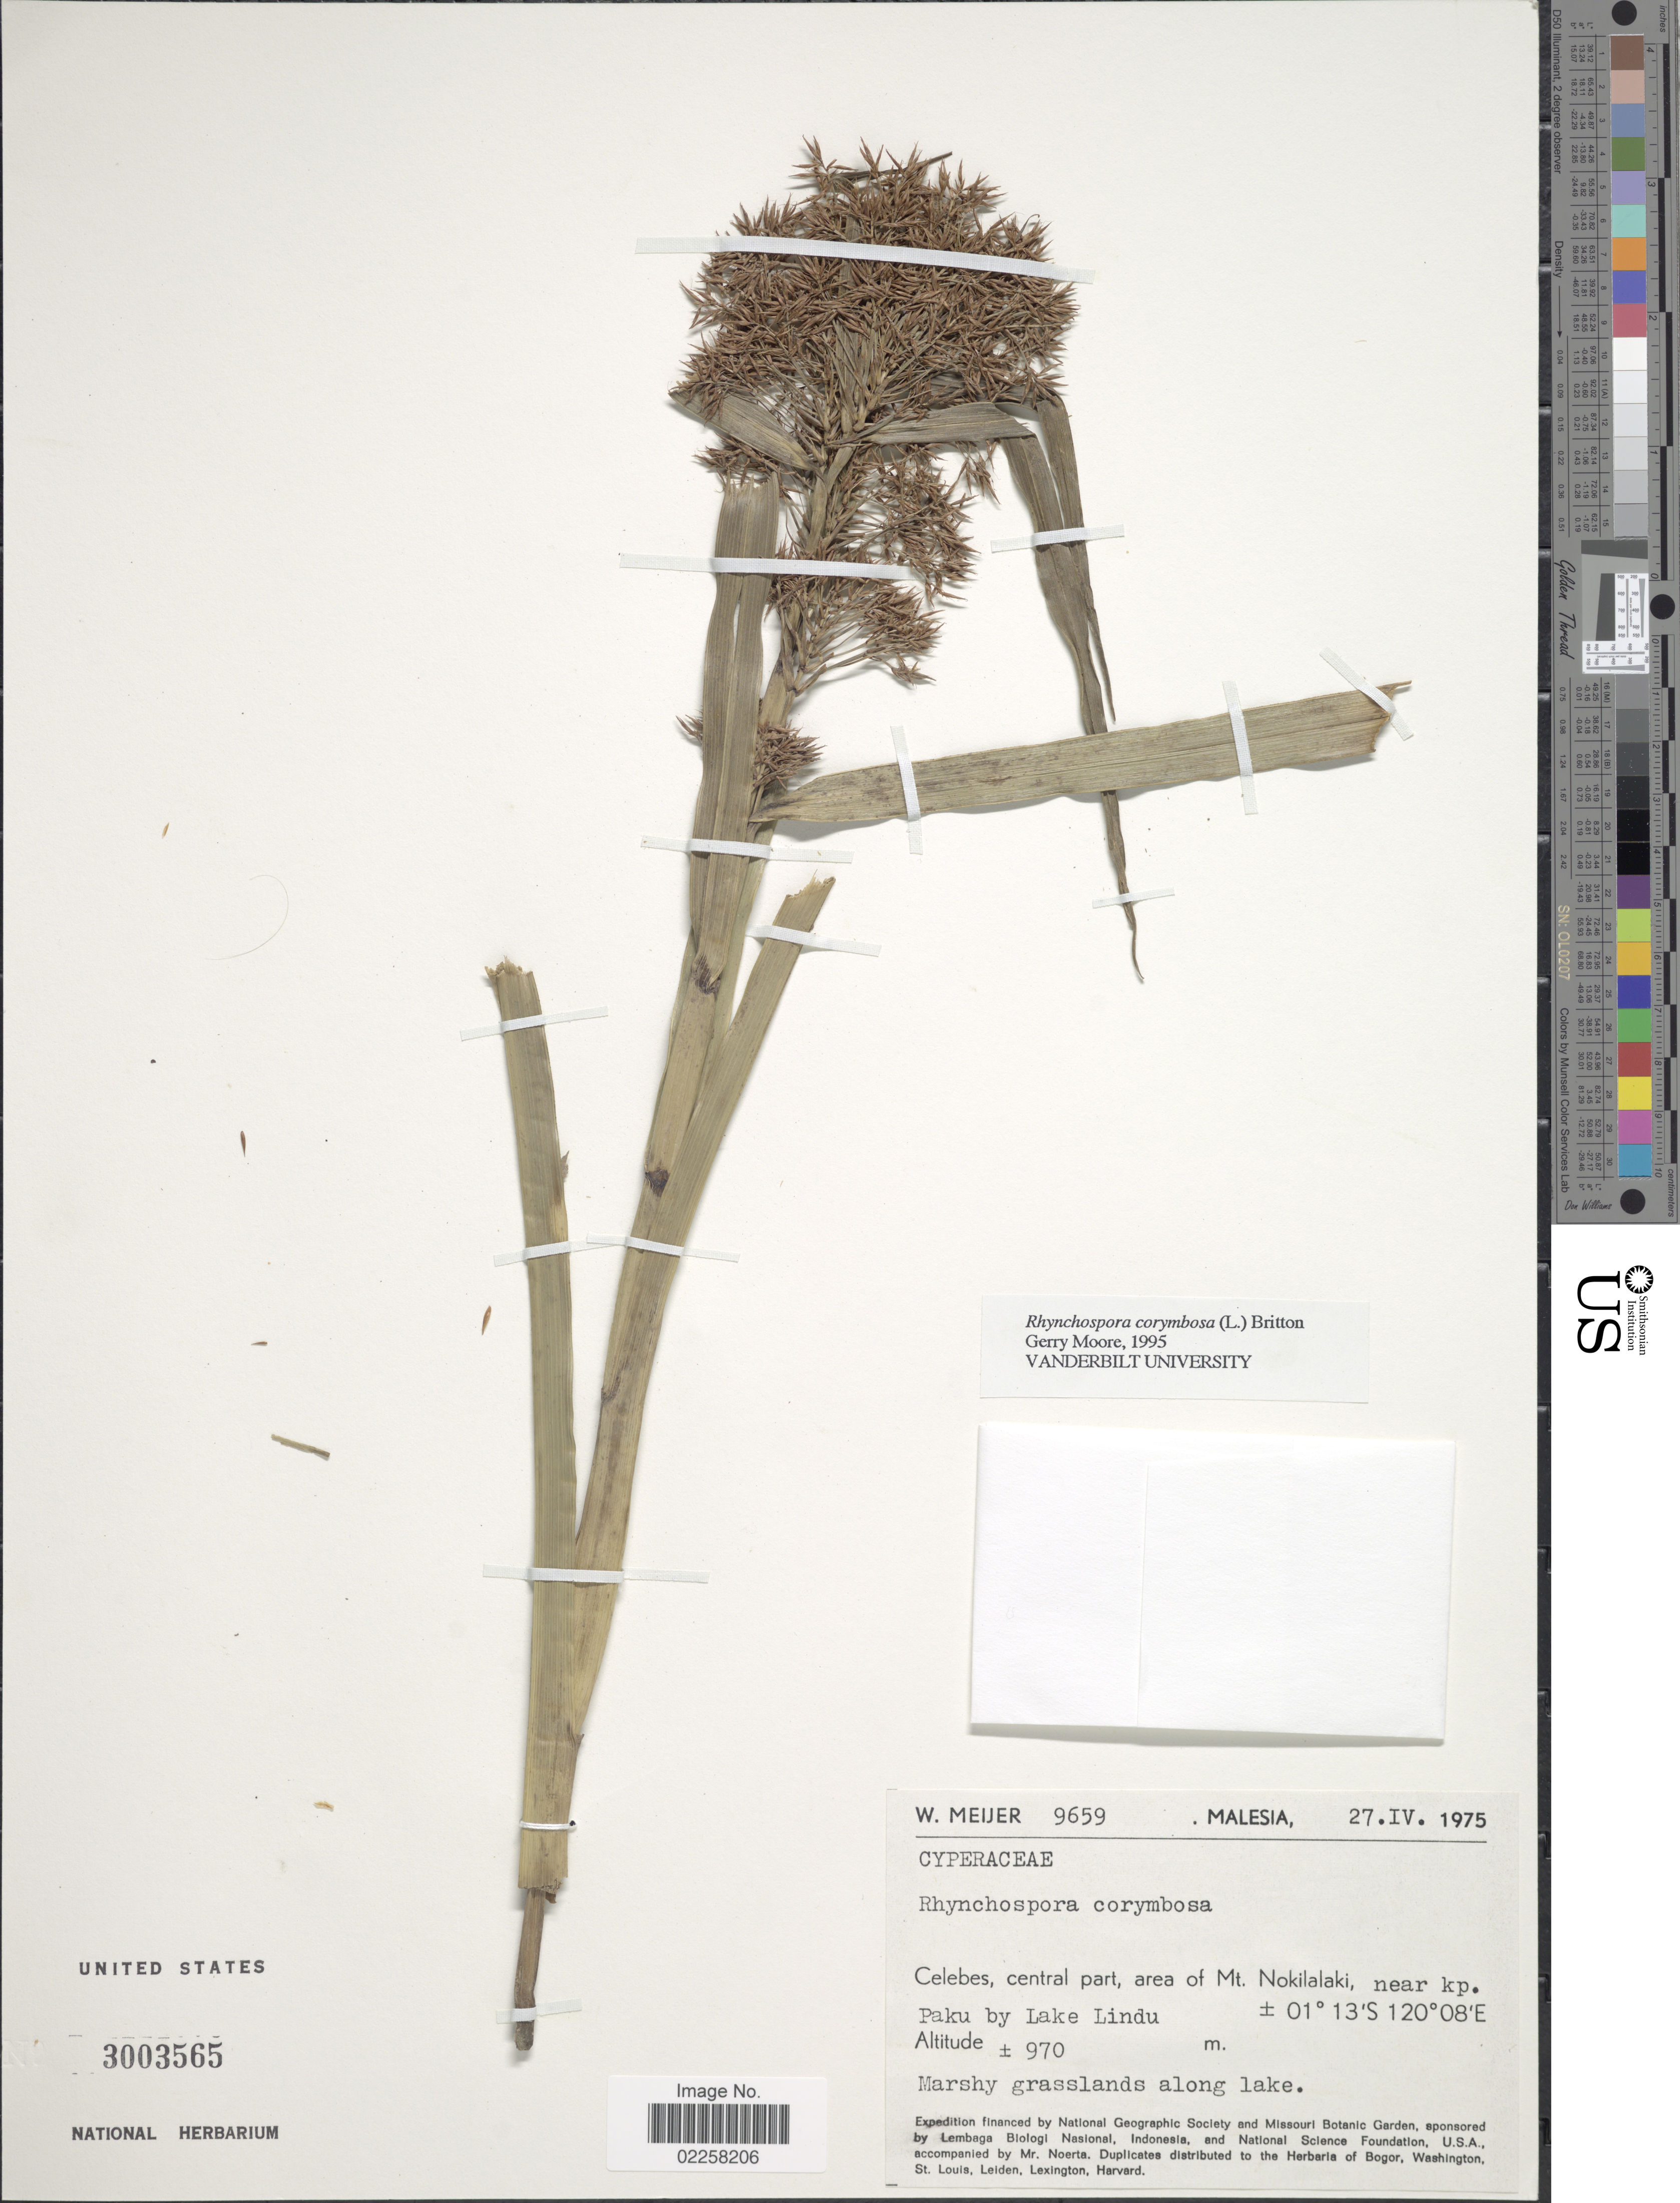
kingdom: Plantae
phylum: Tracheophyta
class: Liliopsida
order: Poales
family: Cyperaceae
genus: Rhynchospora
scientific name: Rhynchospora corymbosa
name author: (L.) Britton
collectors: W. Meijer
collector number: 9659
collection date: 1975-04-27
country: Malaysia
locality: Celebes, central part, area of Mt. Nokilalaki, near kp. Paku by Lake Lindu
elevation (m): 970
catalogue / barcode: US 3003565